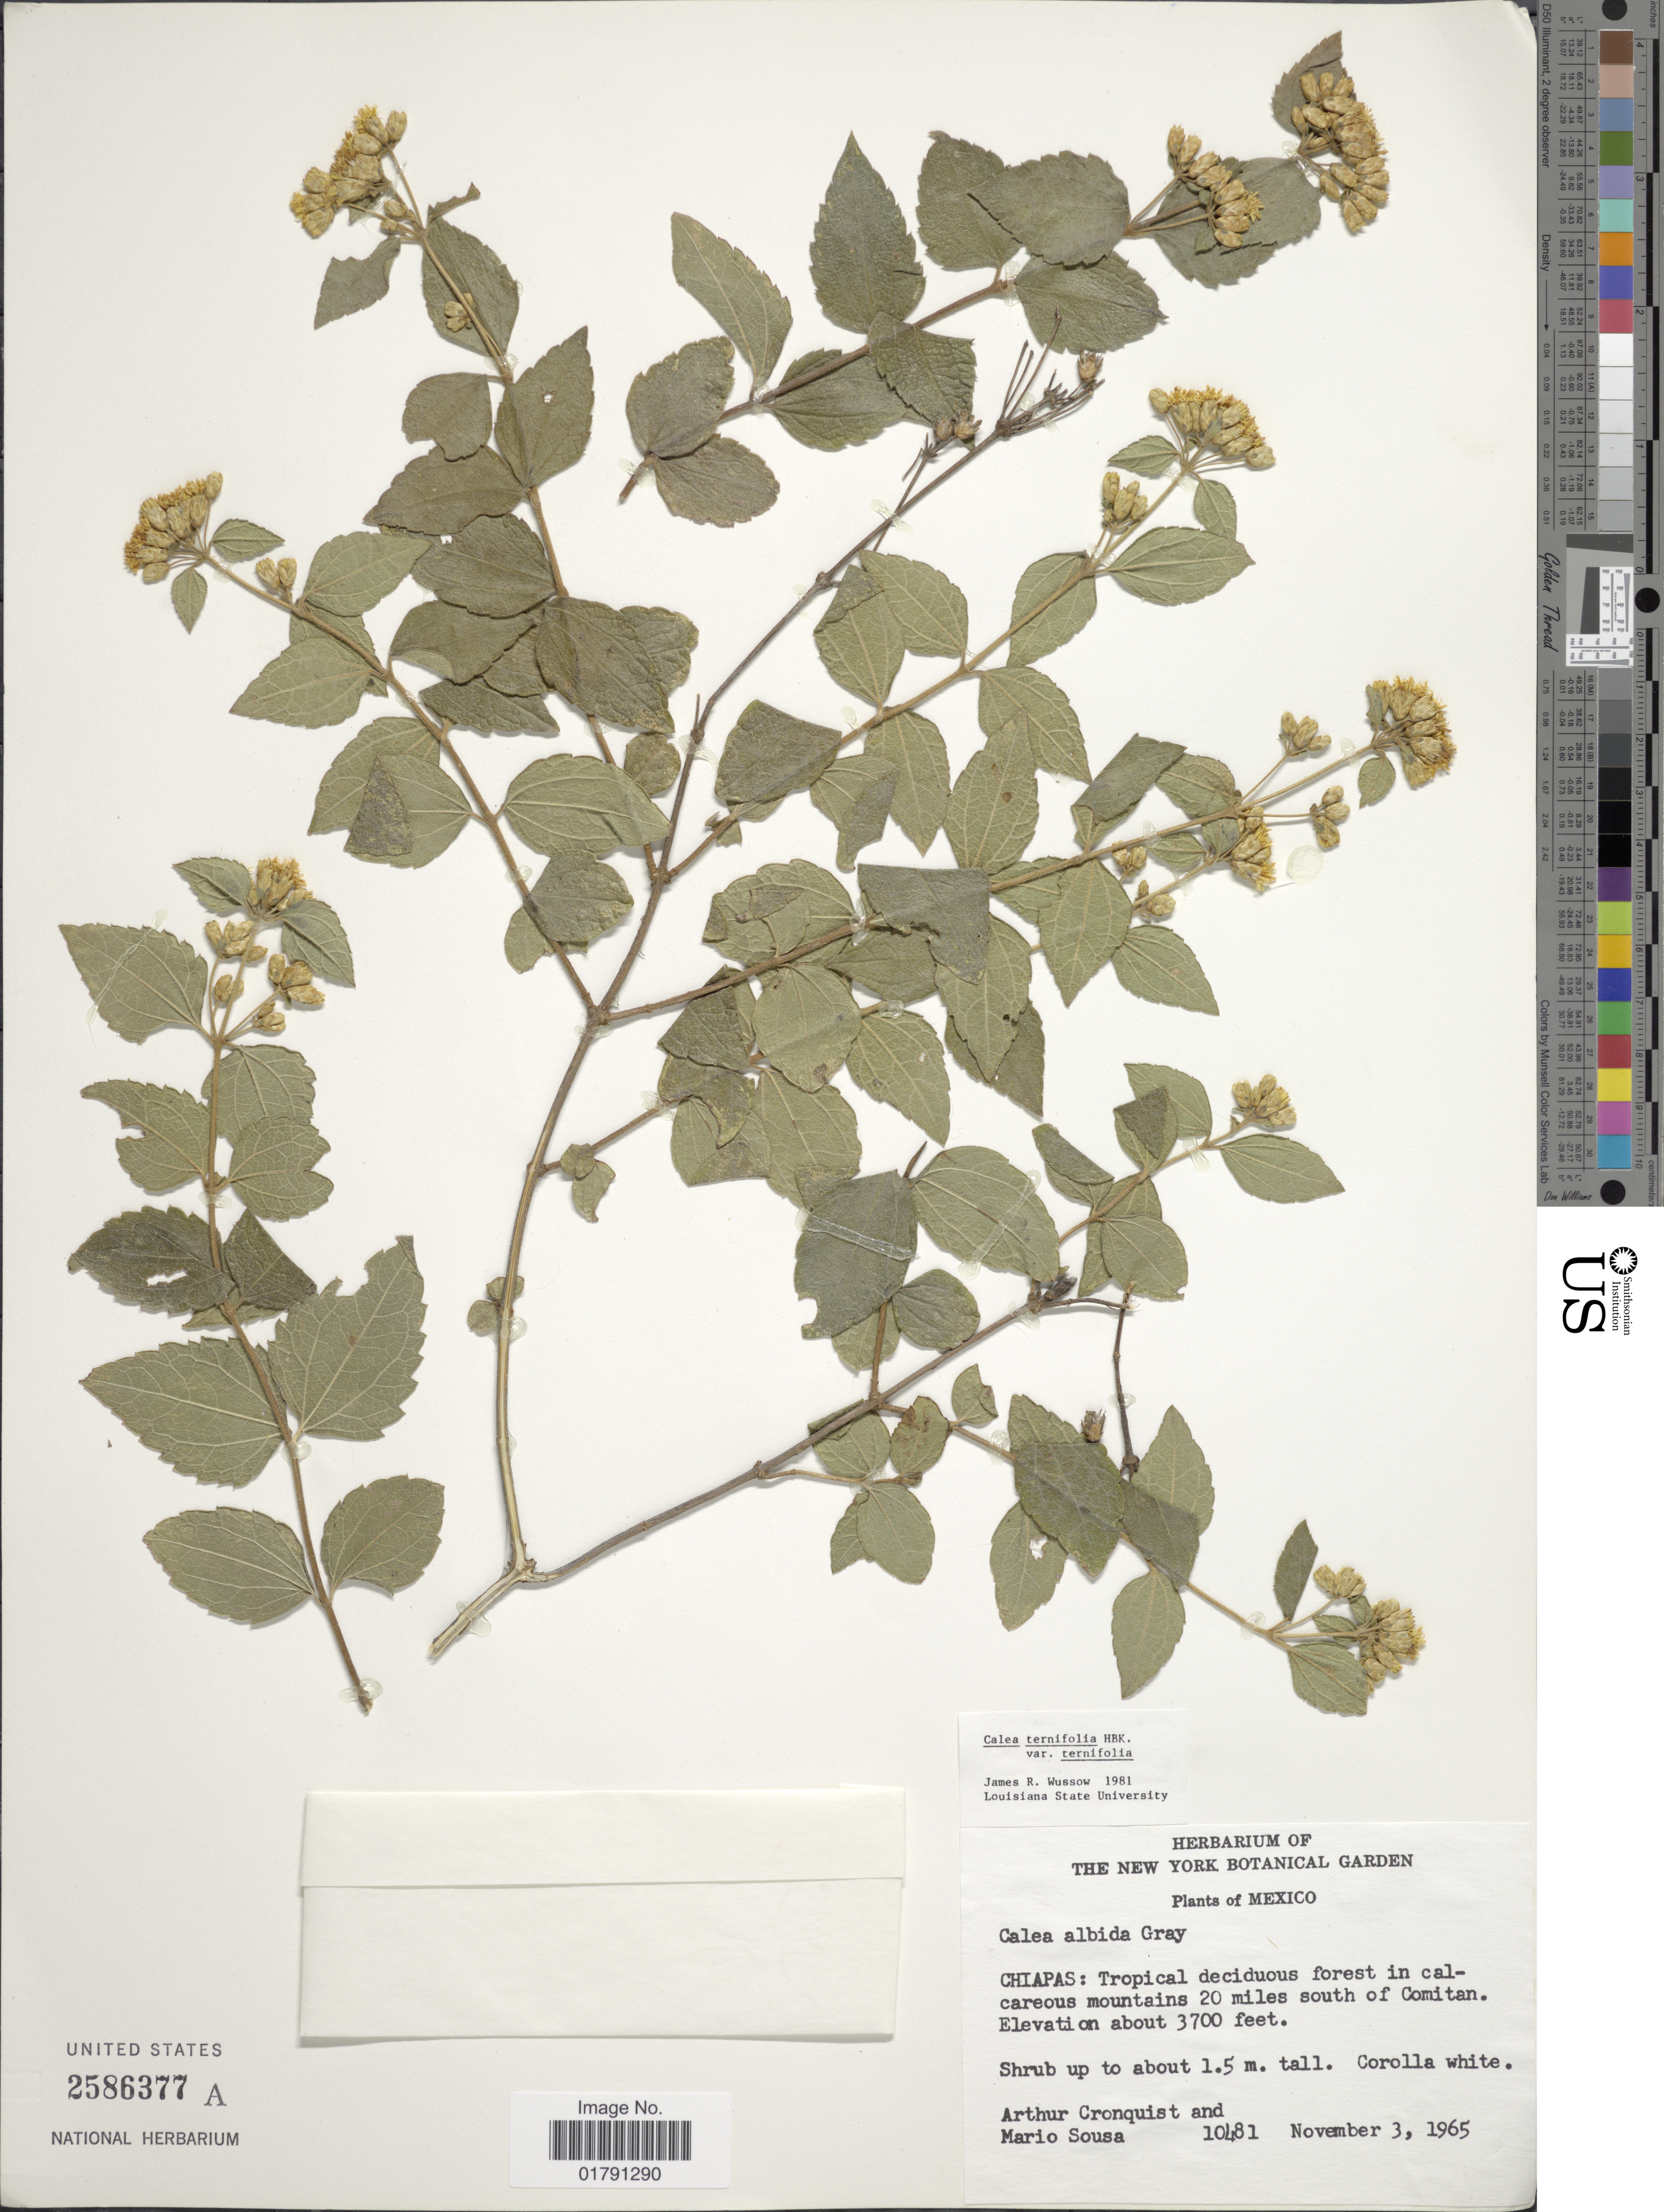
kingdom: Plantae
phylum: Tracheophyta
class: Magnoliopsida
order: Asterales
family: Asteraceae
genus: Calea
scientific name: Calea ternifolia var. ternifolia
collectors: A. J. Cronquist & M. Sousa S.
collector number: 10481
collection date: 1965-11-03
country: Mexico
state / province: Chiapas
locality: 20 miles south of Comitan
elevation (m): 1128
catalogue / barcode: US 2586377A